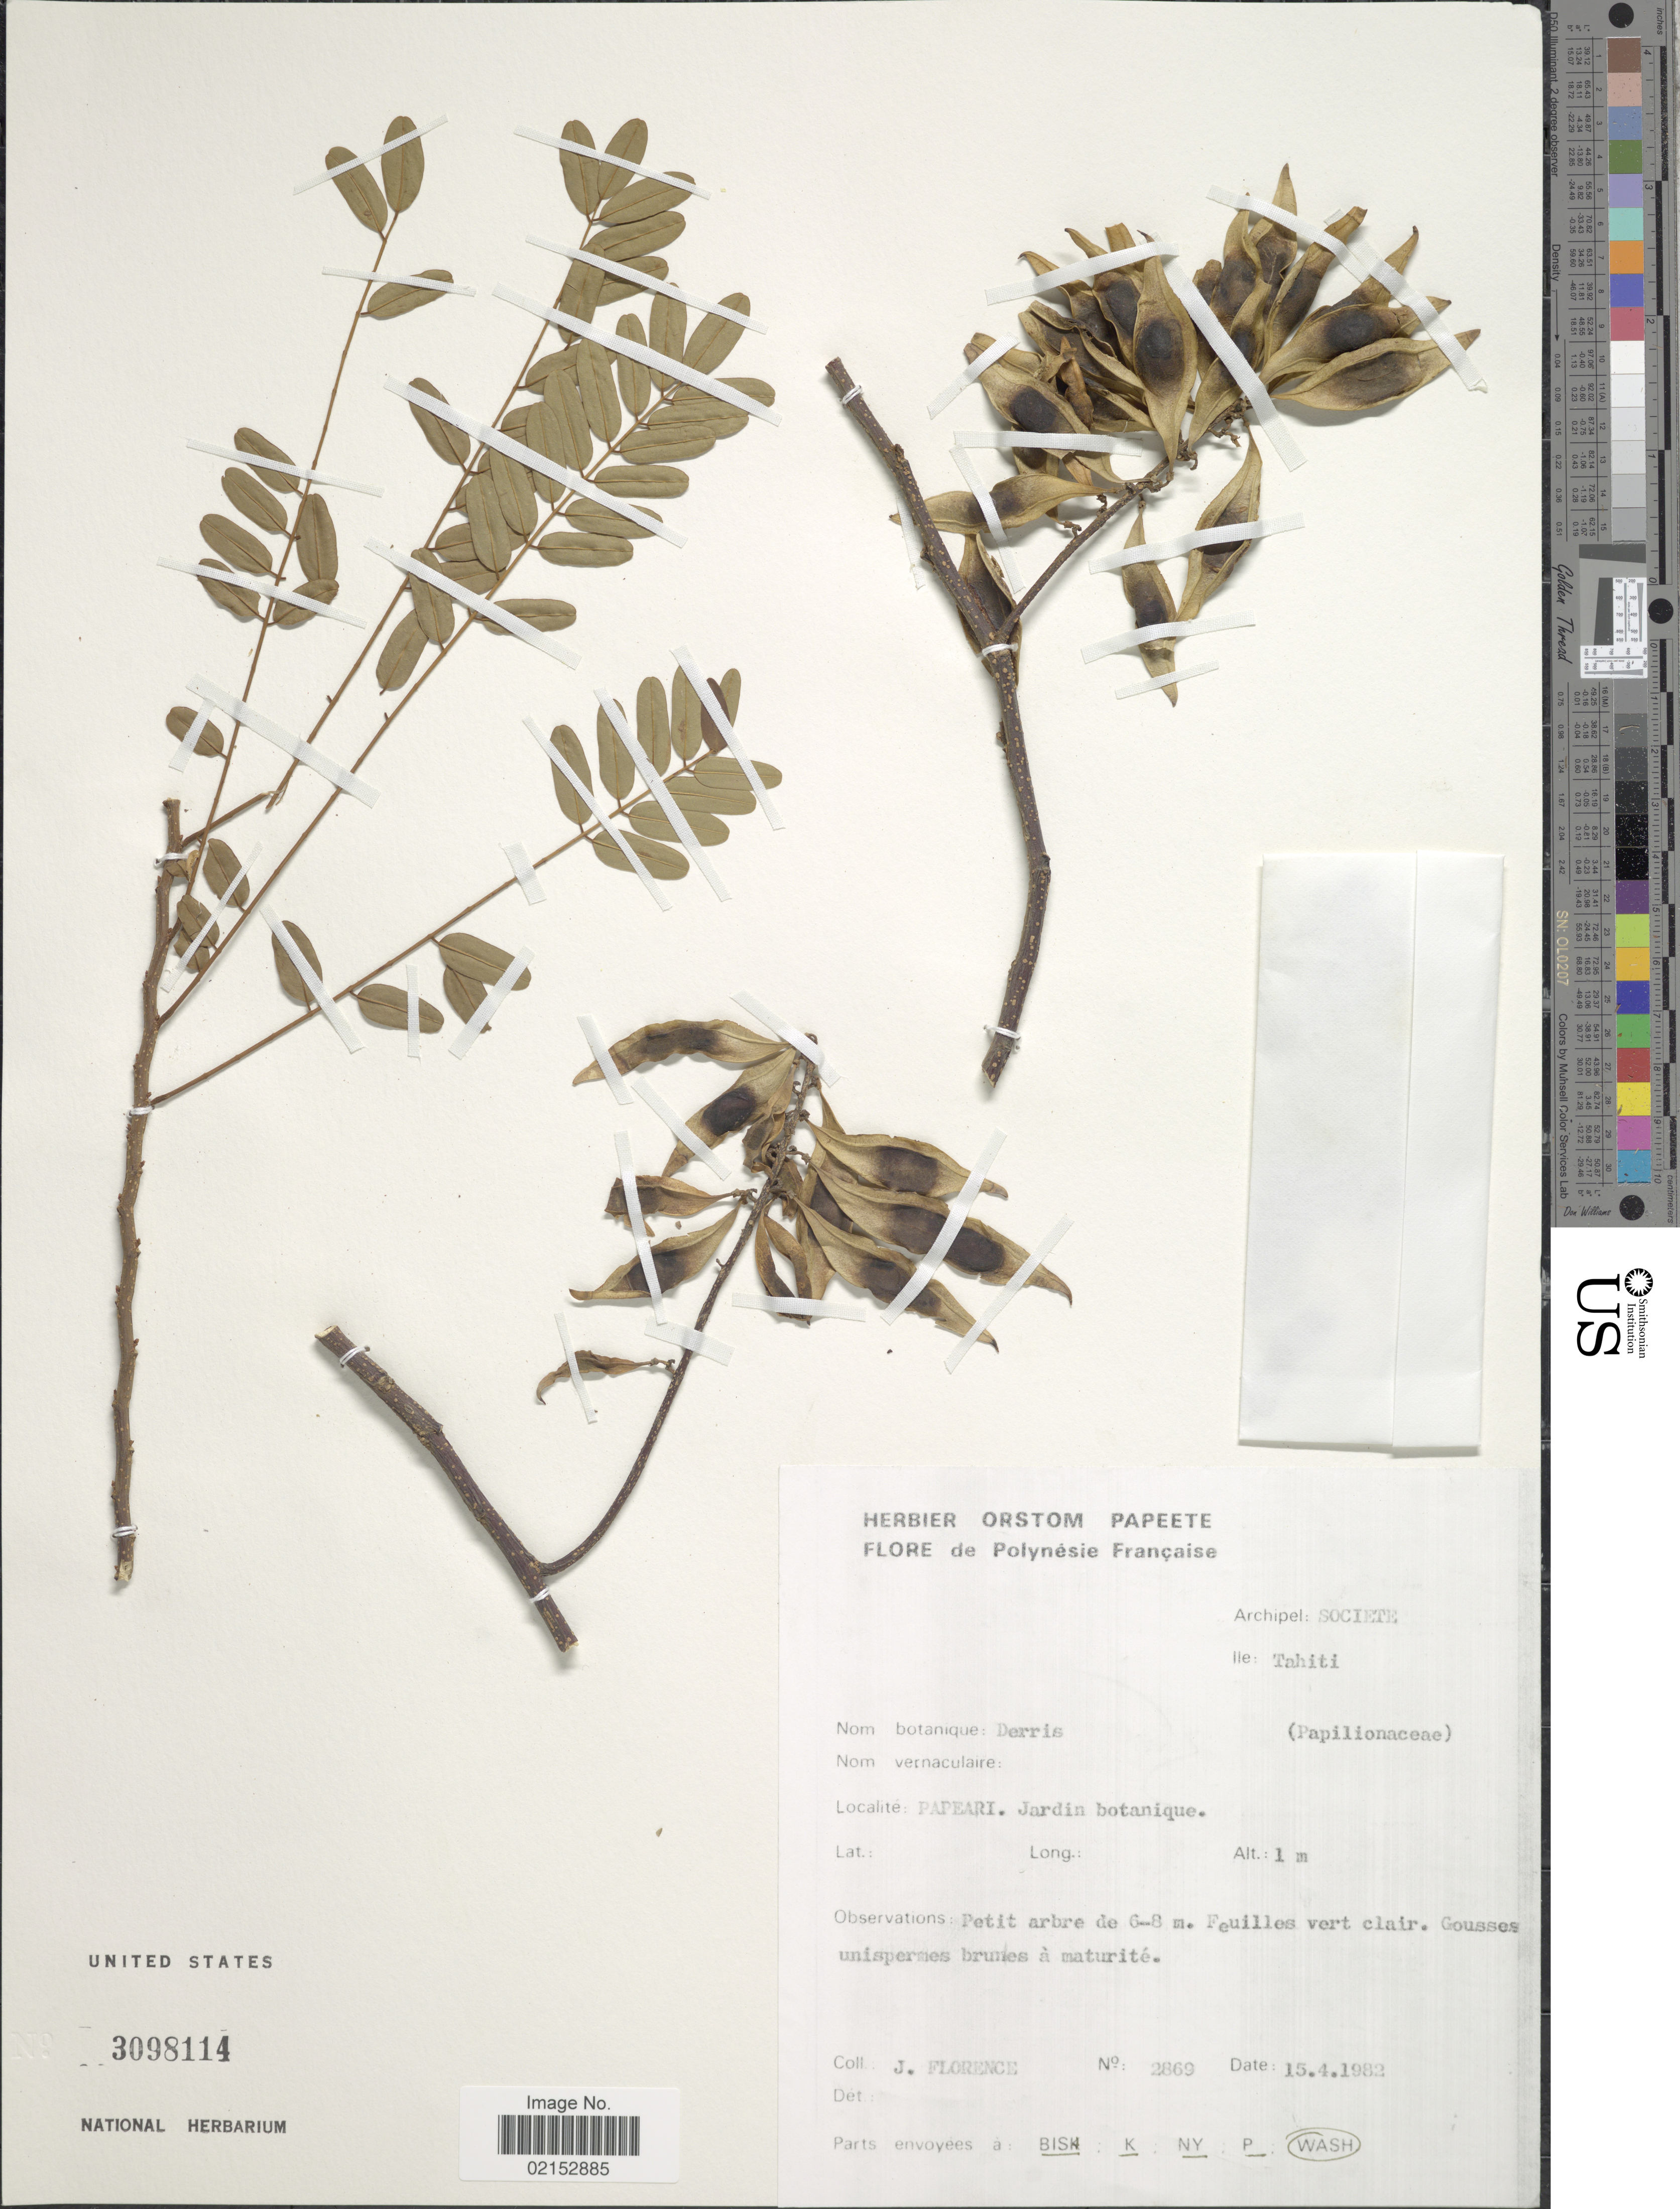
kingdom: Plantae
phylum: Tracheophyta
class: Magnoliopsida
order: Fabales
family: Fabaceae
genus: Derris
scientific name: Derris sp.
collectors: J. Florence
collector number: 2869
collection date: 1982-04-15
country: French Polynesia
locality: Archipel: Societe, Ile Tahiti, Papeari. Jardin botanique.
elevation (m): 1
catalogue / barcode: US 3098114